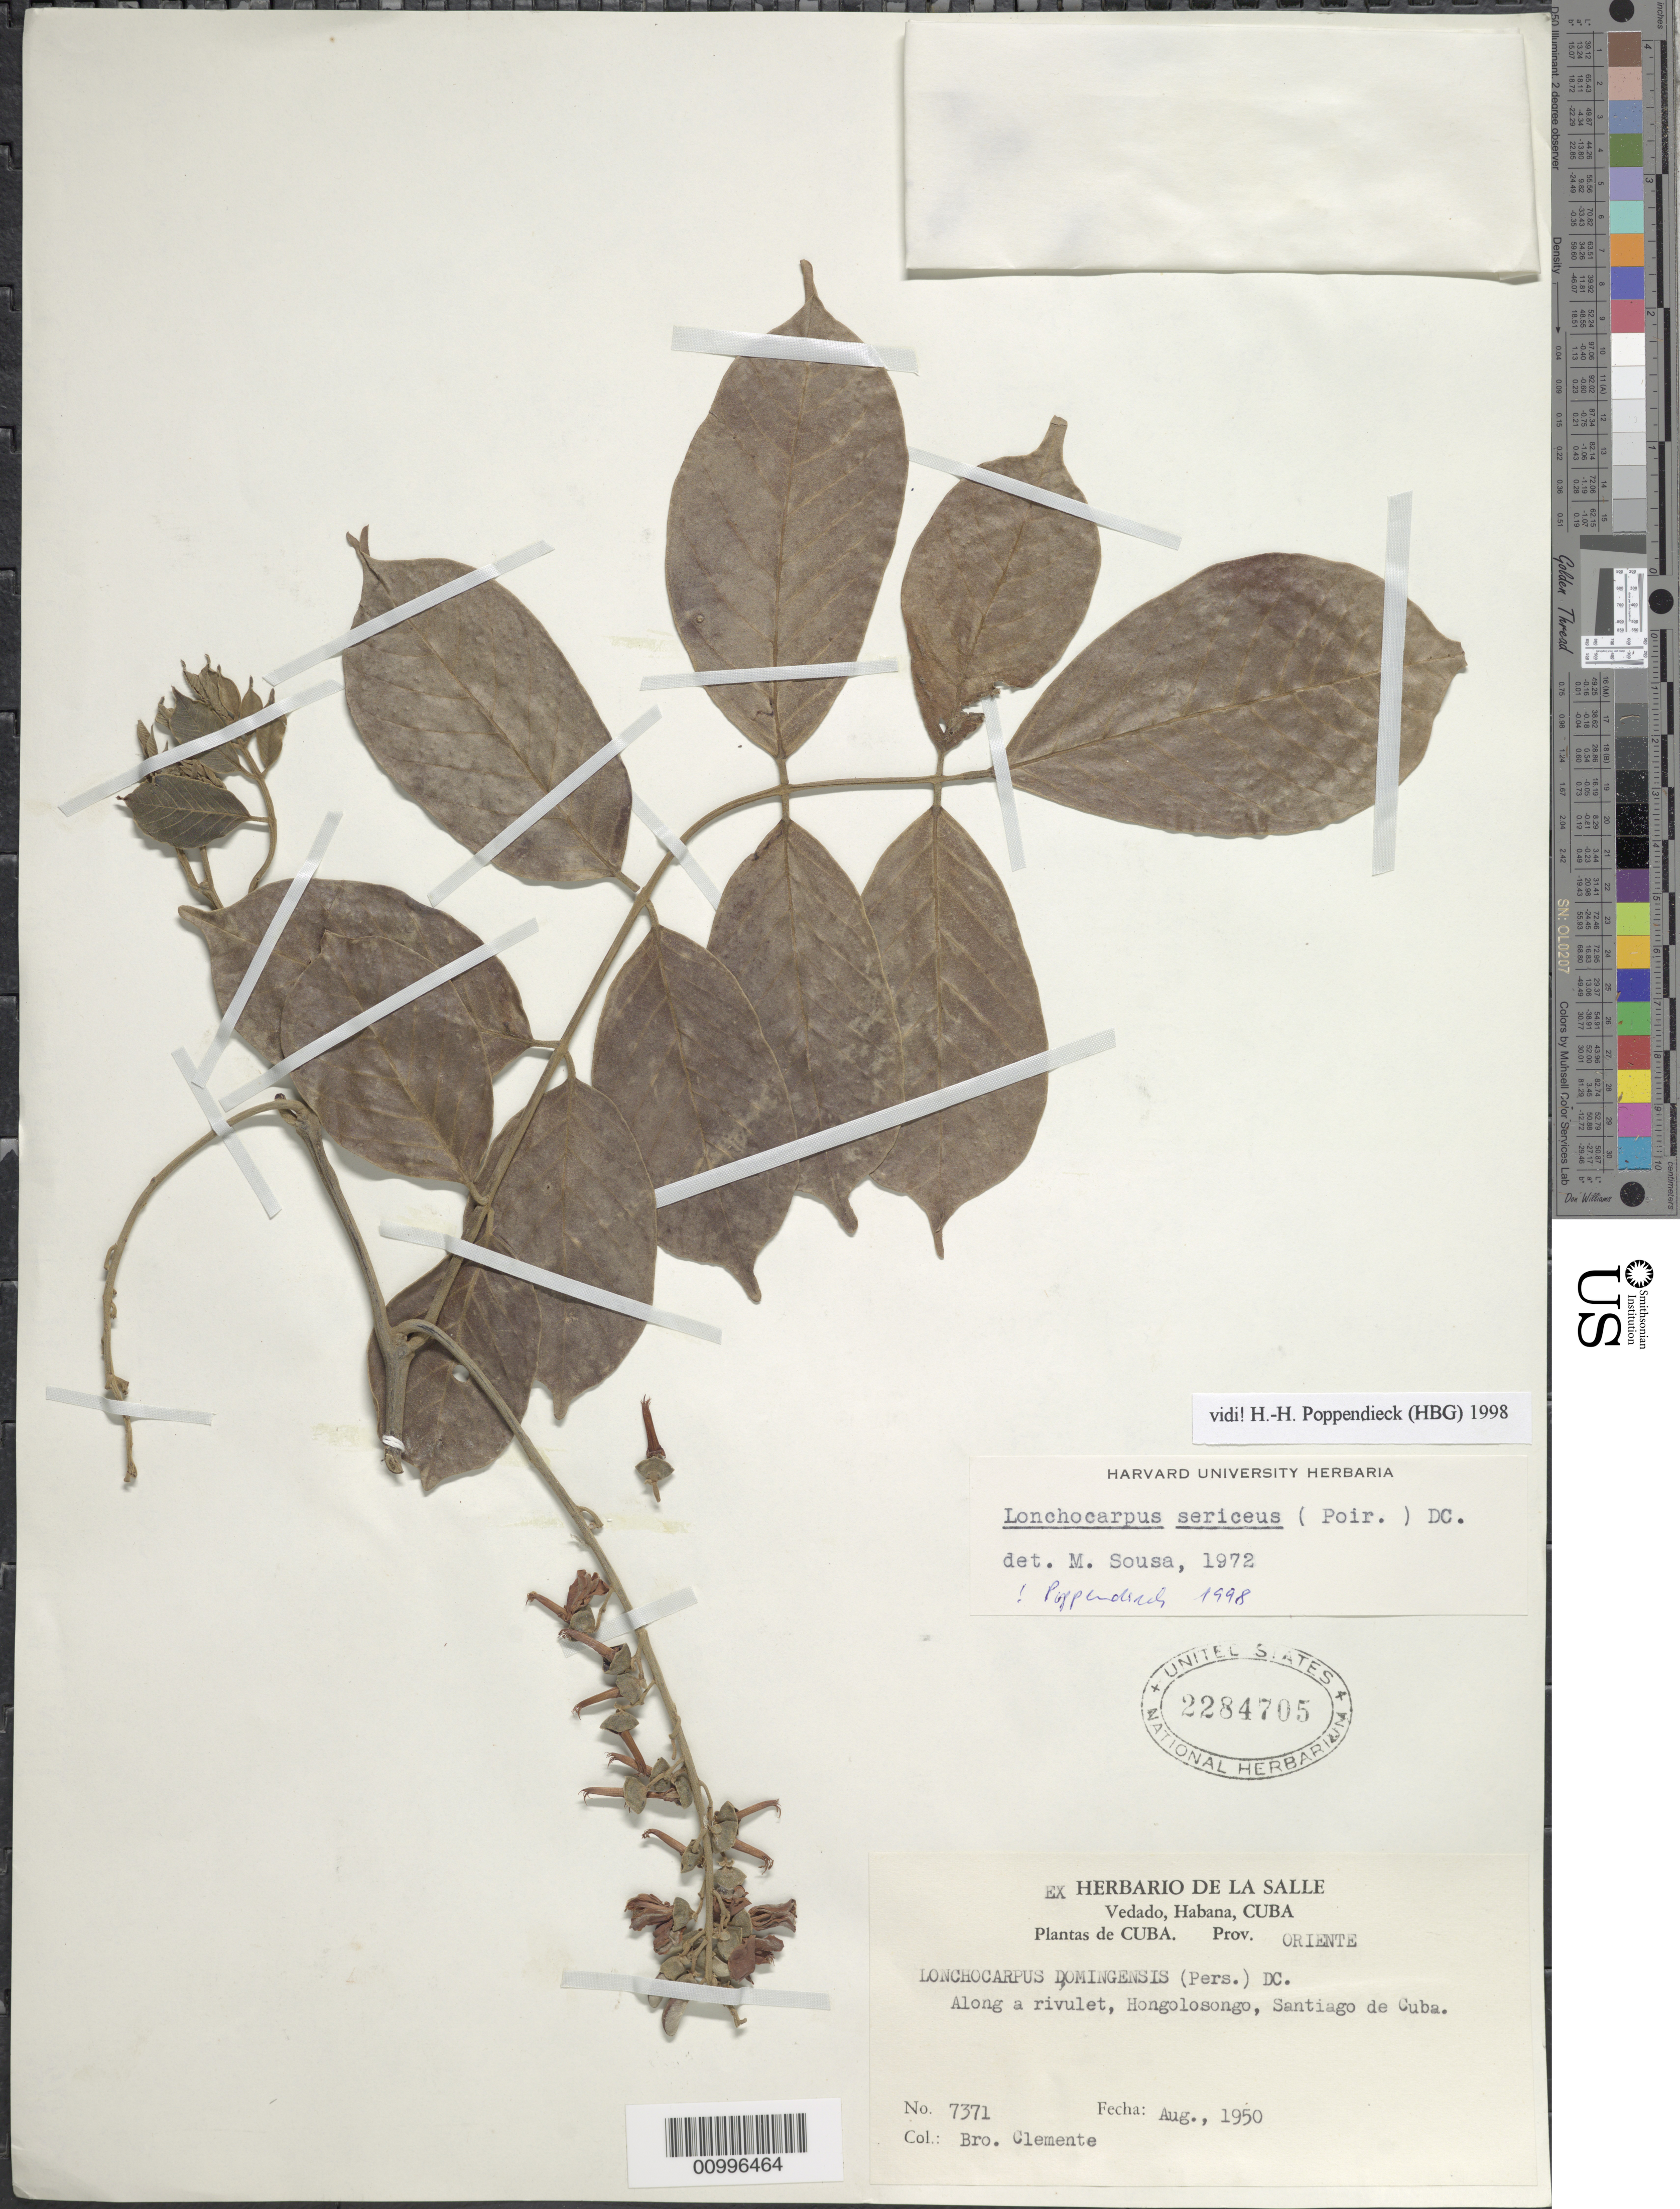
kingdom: Plantae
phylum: Tracheophyta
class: Magnoliopsida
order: Fabales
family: Fabaceae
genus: Lonchocarpus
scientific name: Lonchocarpus sericeus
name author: (Poir.) Kunth ex DC.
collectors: Bro. Clemente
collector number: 7374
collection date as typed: Aug 1950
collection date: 1950-08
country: Cuba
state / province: Santiago de Cuba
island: Cuba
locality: Along a rivulet, Honglosongo, Santiago de Cuba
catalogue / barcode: US 2284705